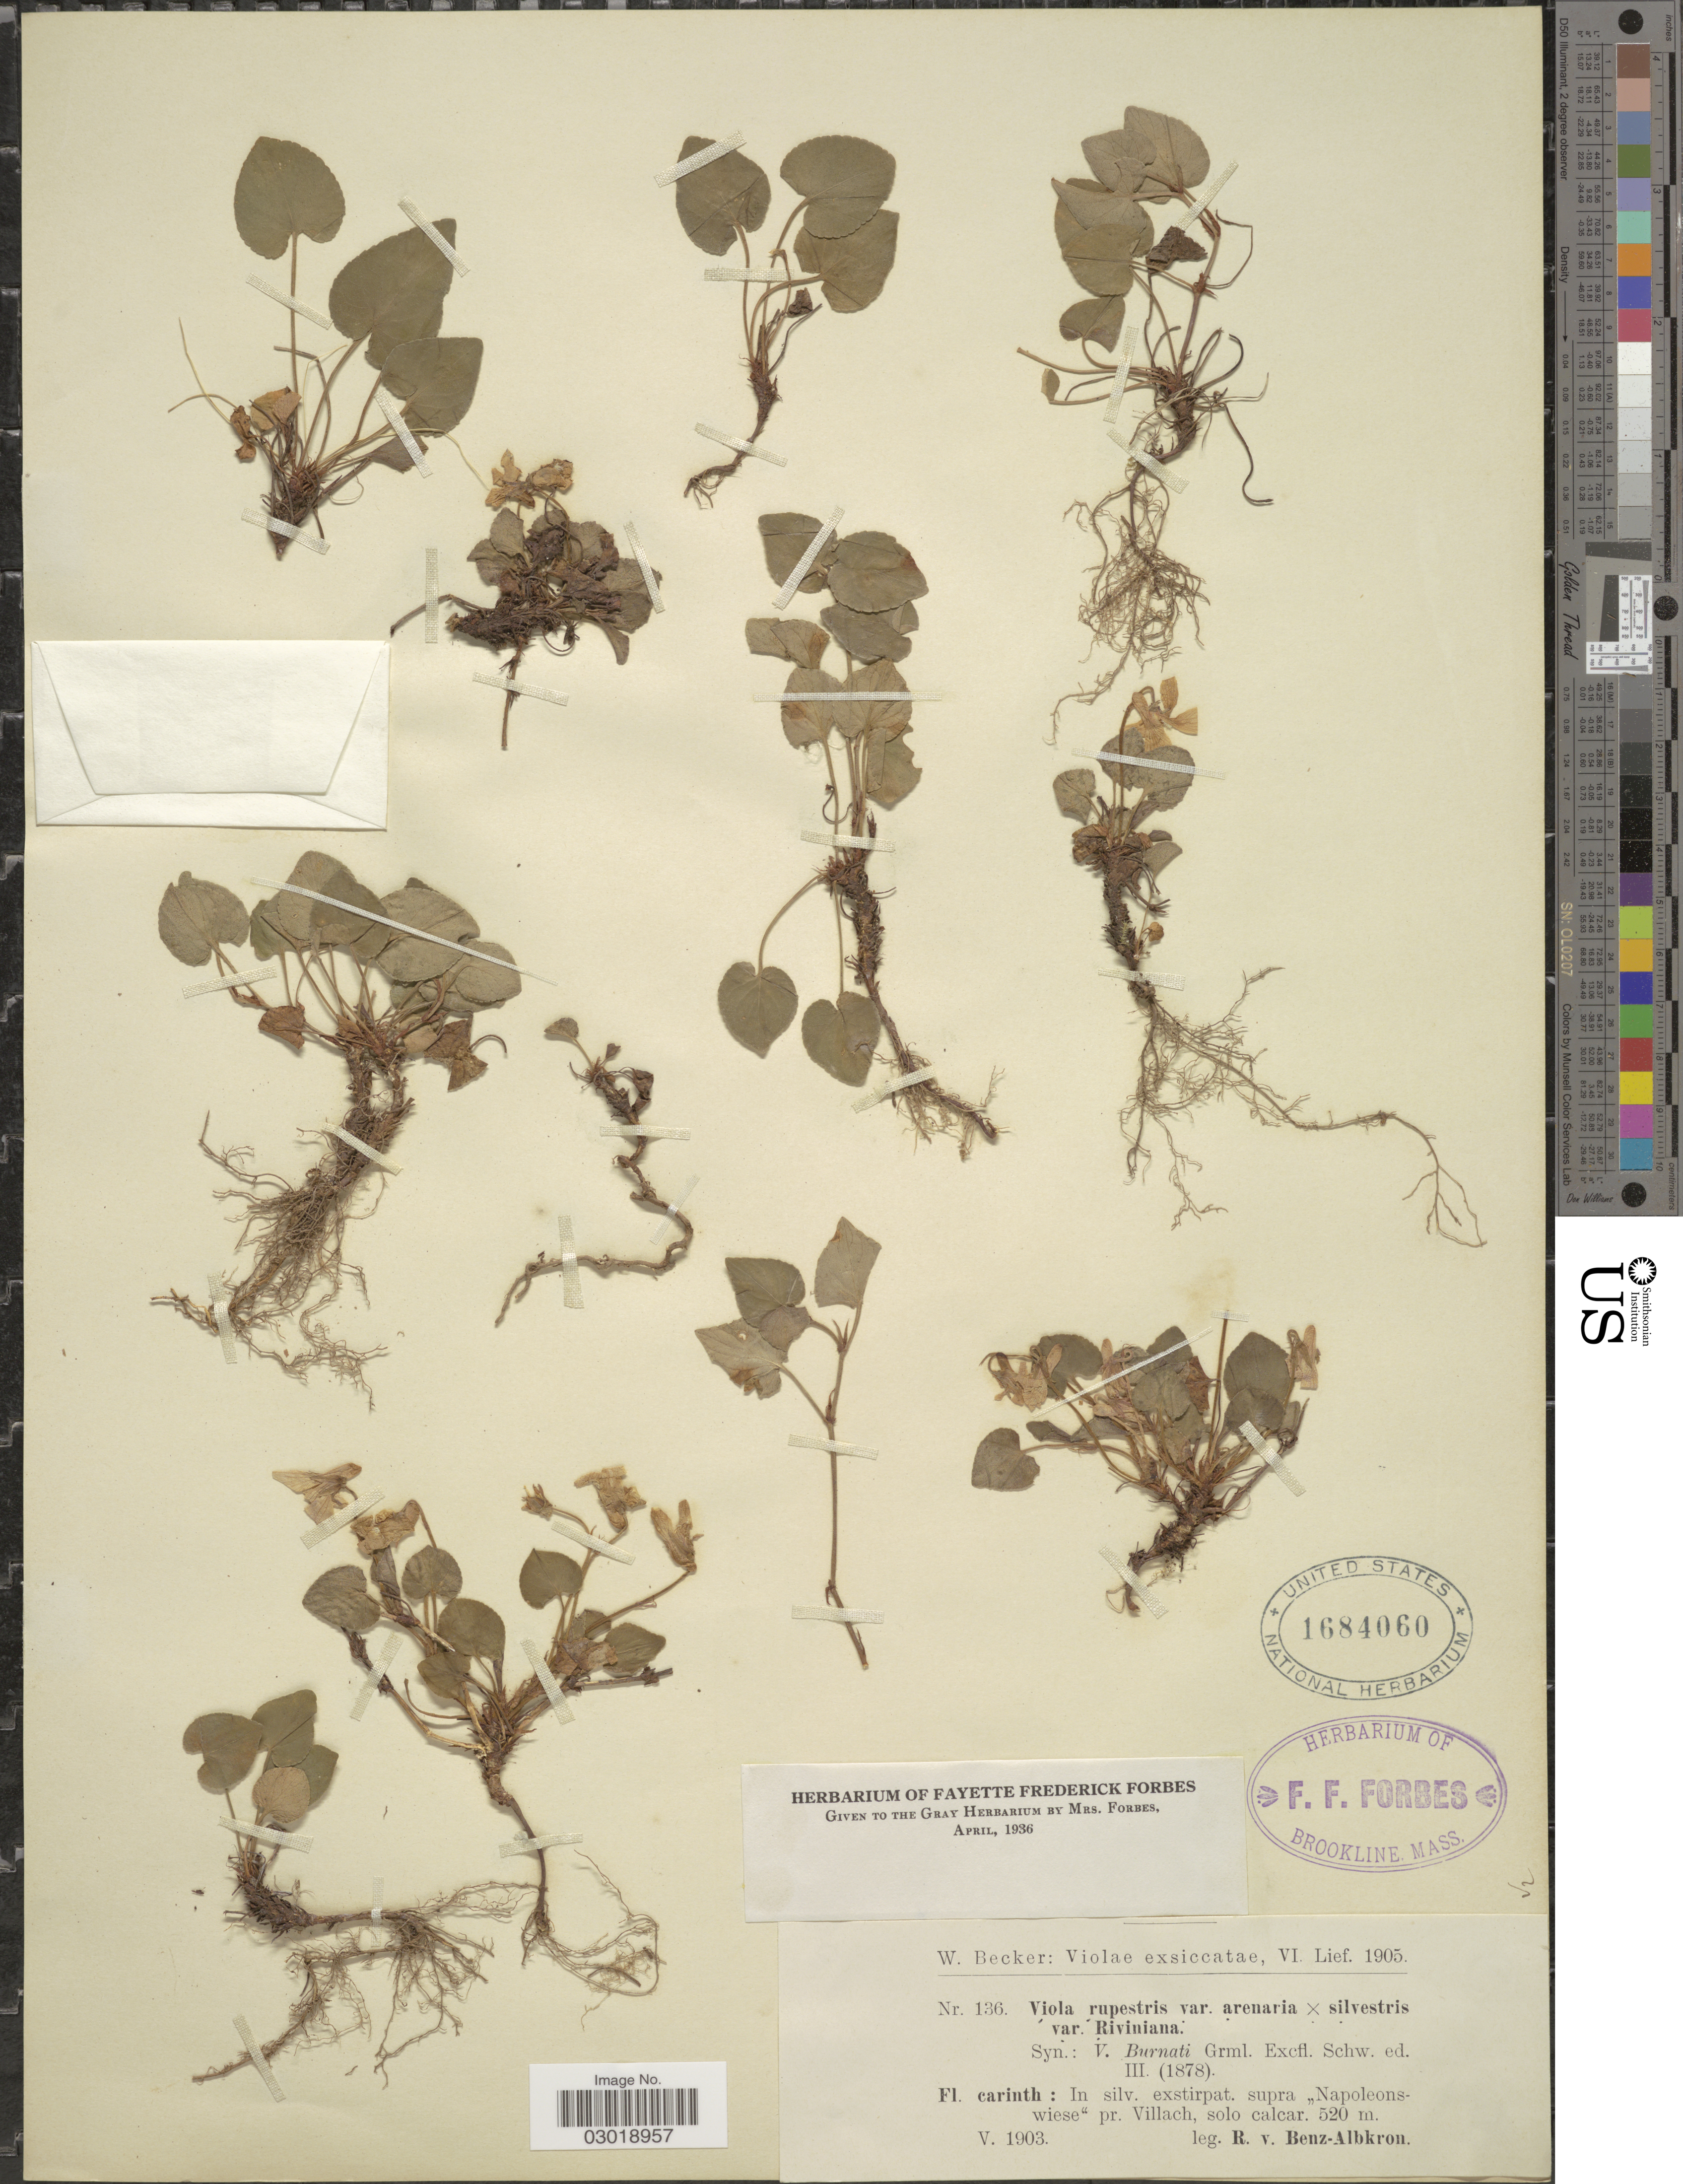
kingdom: Plantae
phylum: Tracheophyta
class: Magnoliopsida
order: Malpighiales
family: Violaceae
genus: Viola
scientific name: Viola rupestris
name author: F.W. Schmidt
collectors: R. V. Benz-Albkron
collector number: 136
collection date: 1903-05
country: Austria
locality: Carinth: Supra "Napoleonswiese" pr. Villach.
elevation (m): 520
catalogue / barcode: US 1684060